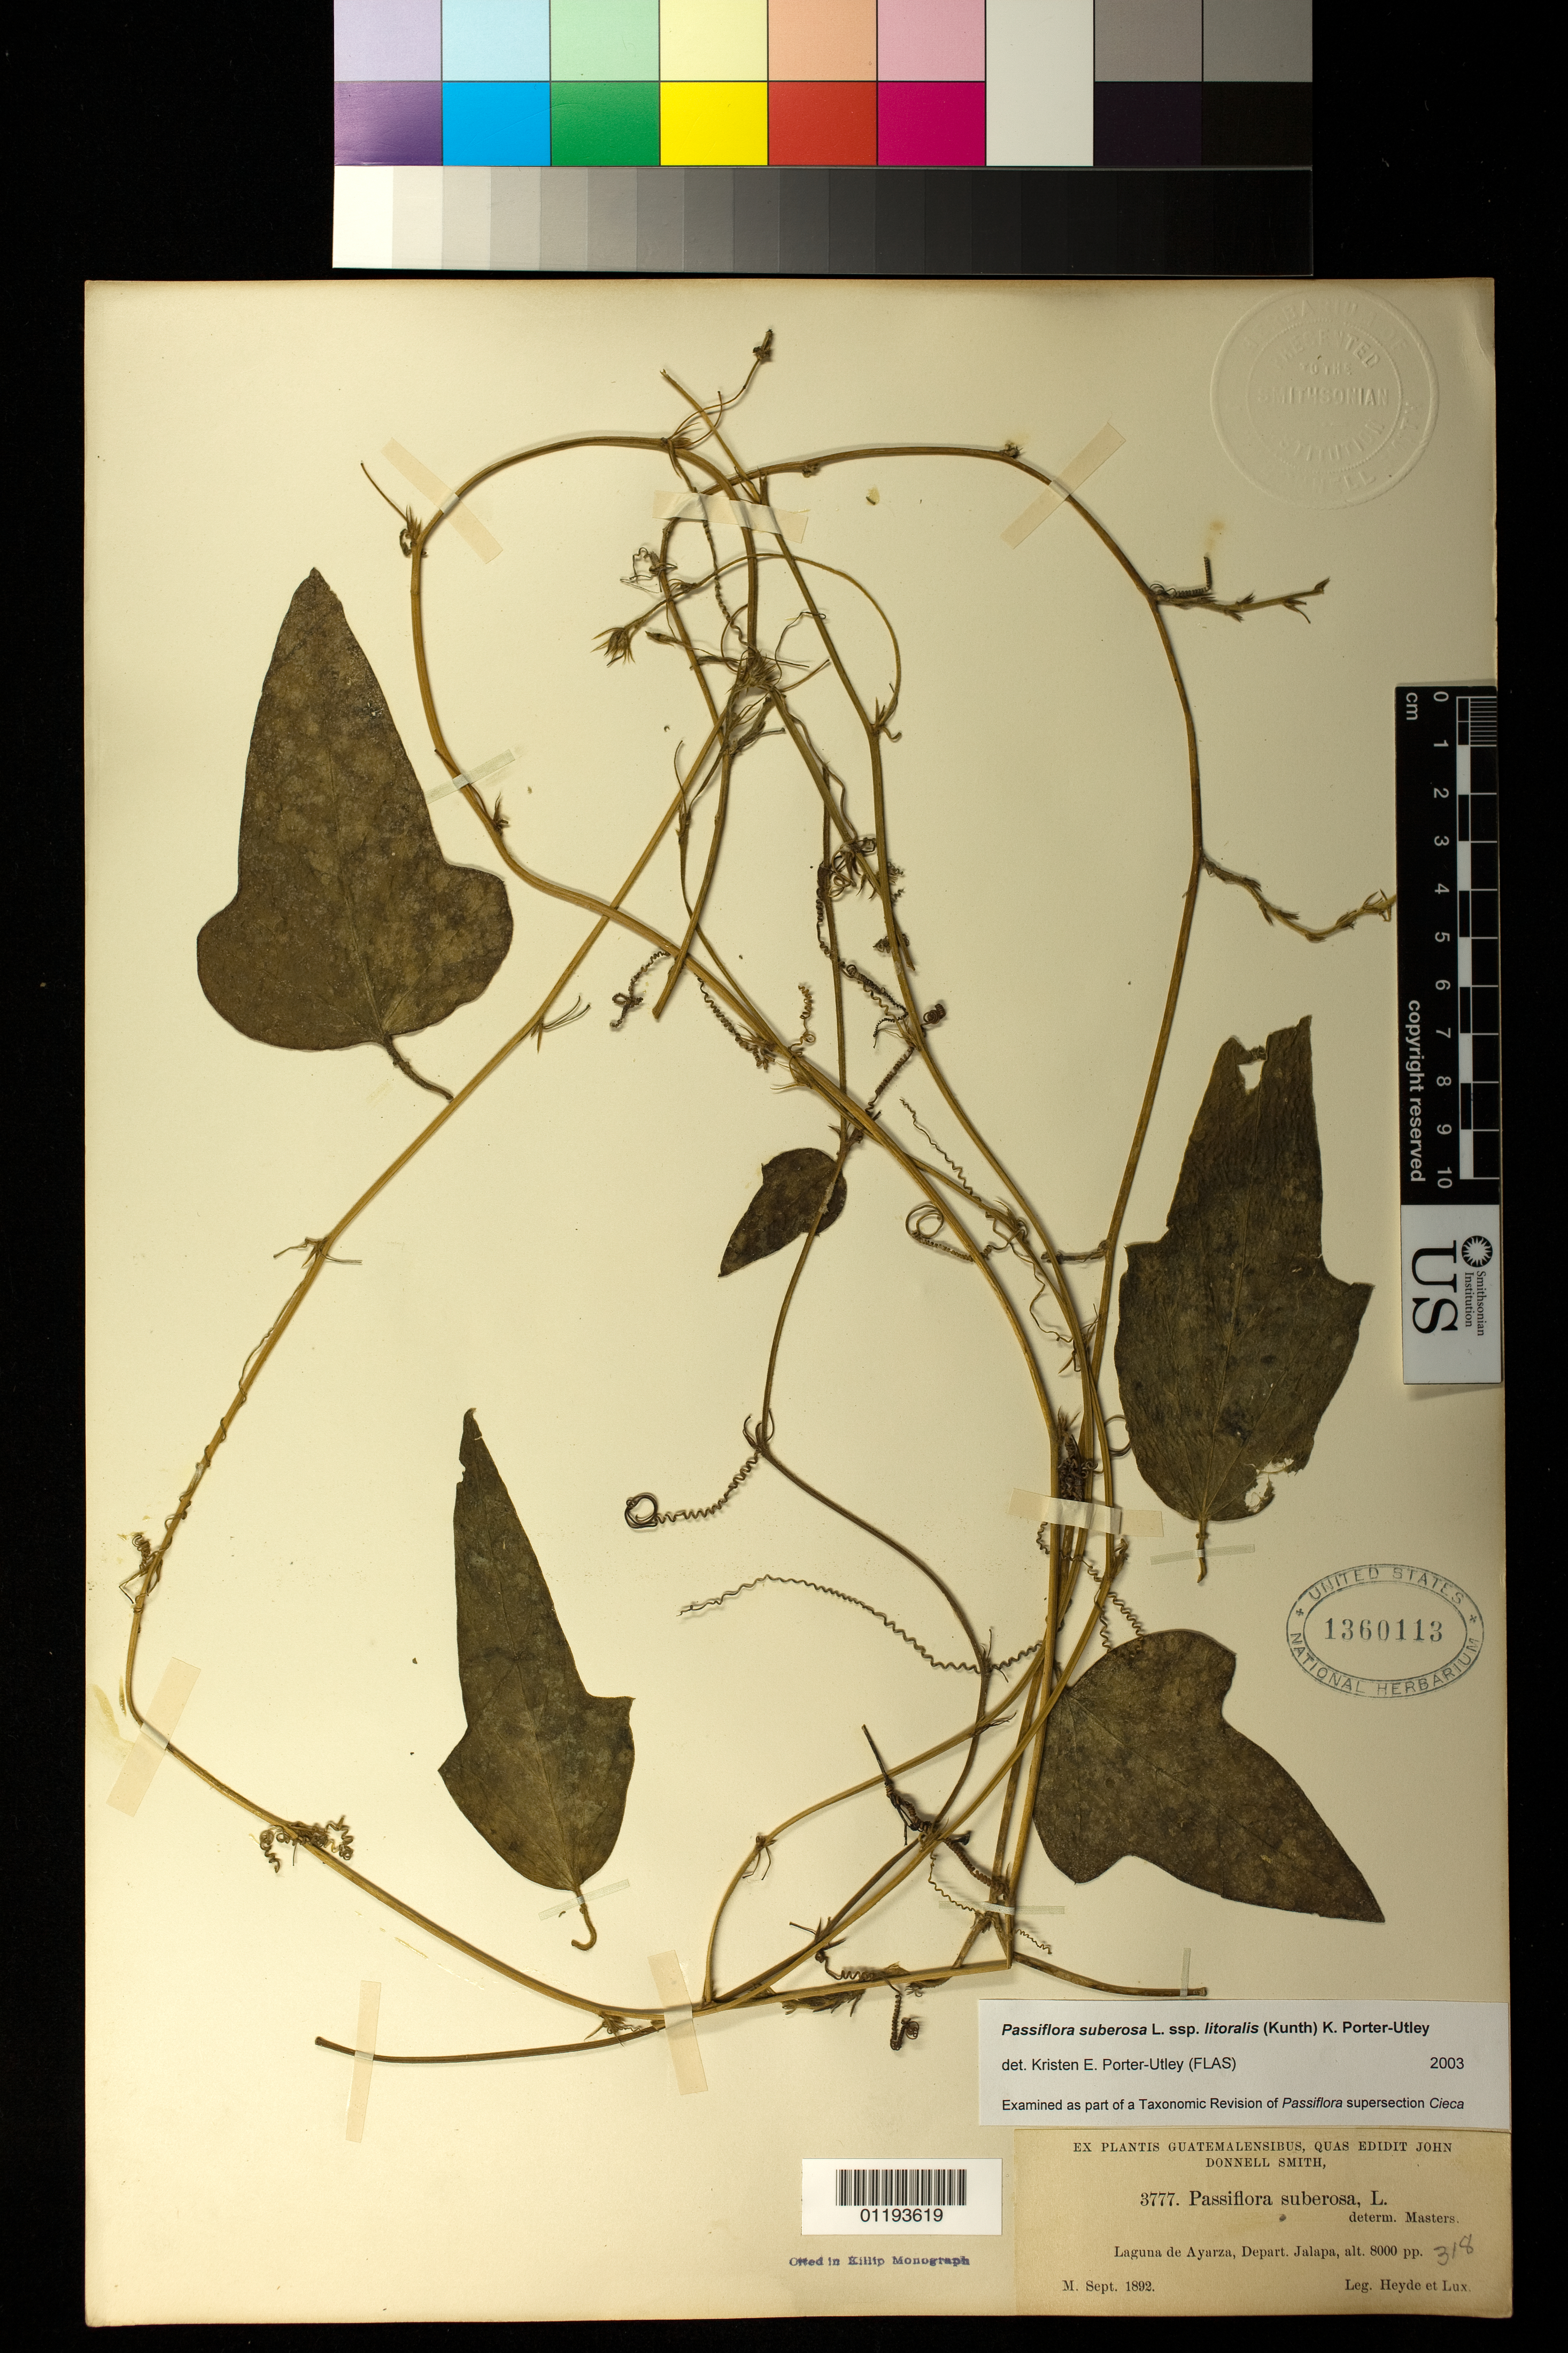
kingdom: Plantae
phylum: Tracheophyta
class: Magnoliopsida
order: Malpighiales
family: Passifloraceae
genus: Passiflora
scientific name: Passiflora suberosa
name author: L.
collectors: J. Donnell Smith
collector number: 3777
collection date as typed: Sep 1802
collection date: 1802-09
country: Guatemala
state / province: Jalapa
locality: Laguna de Ayarza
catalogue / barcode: US 1360113